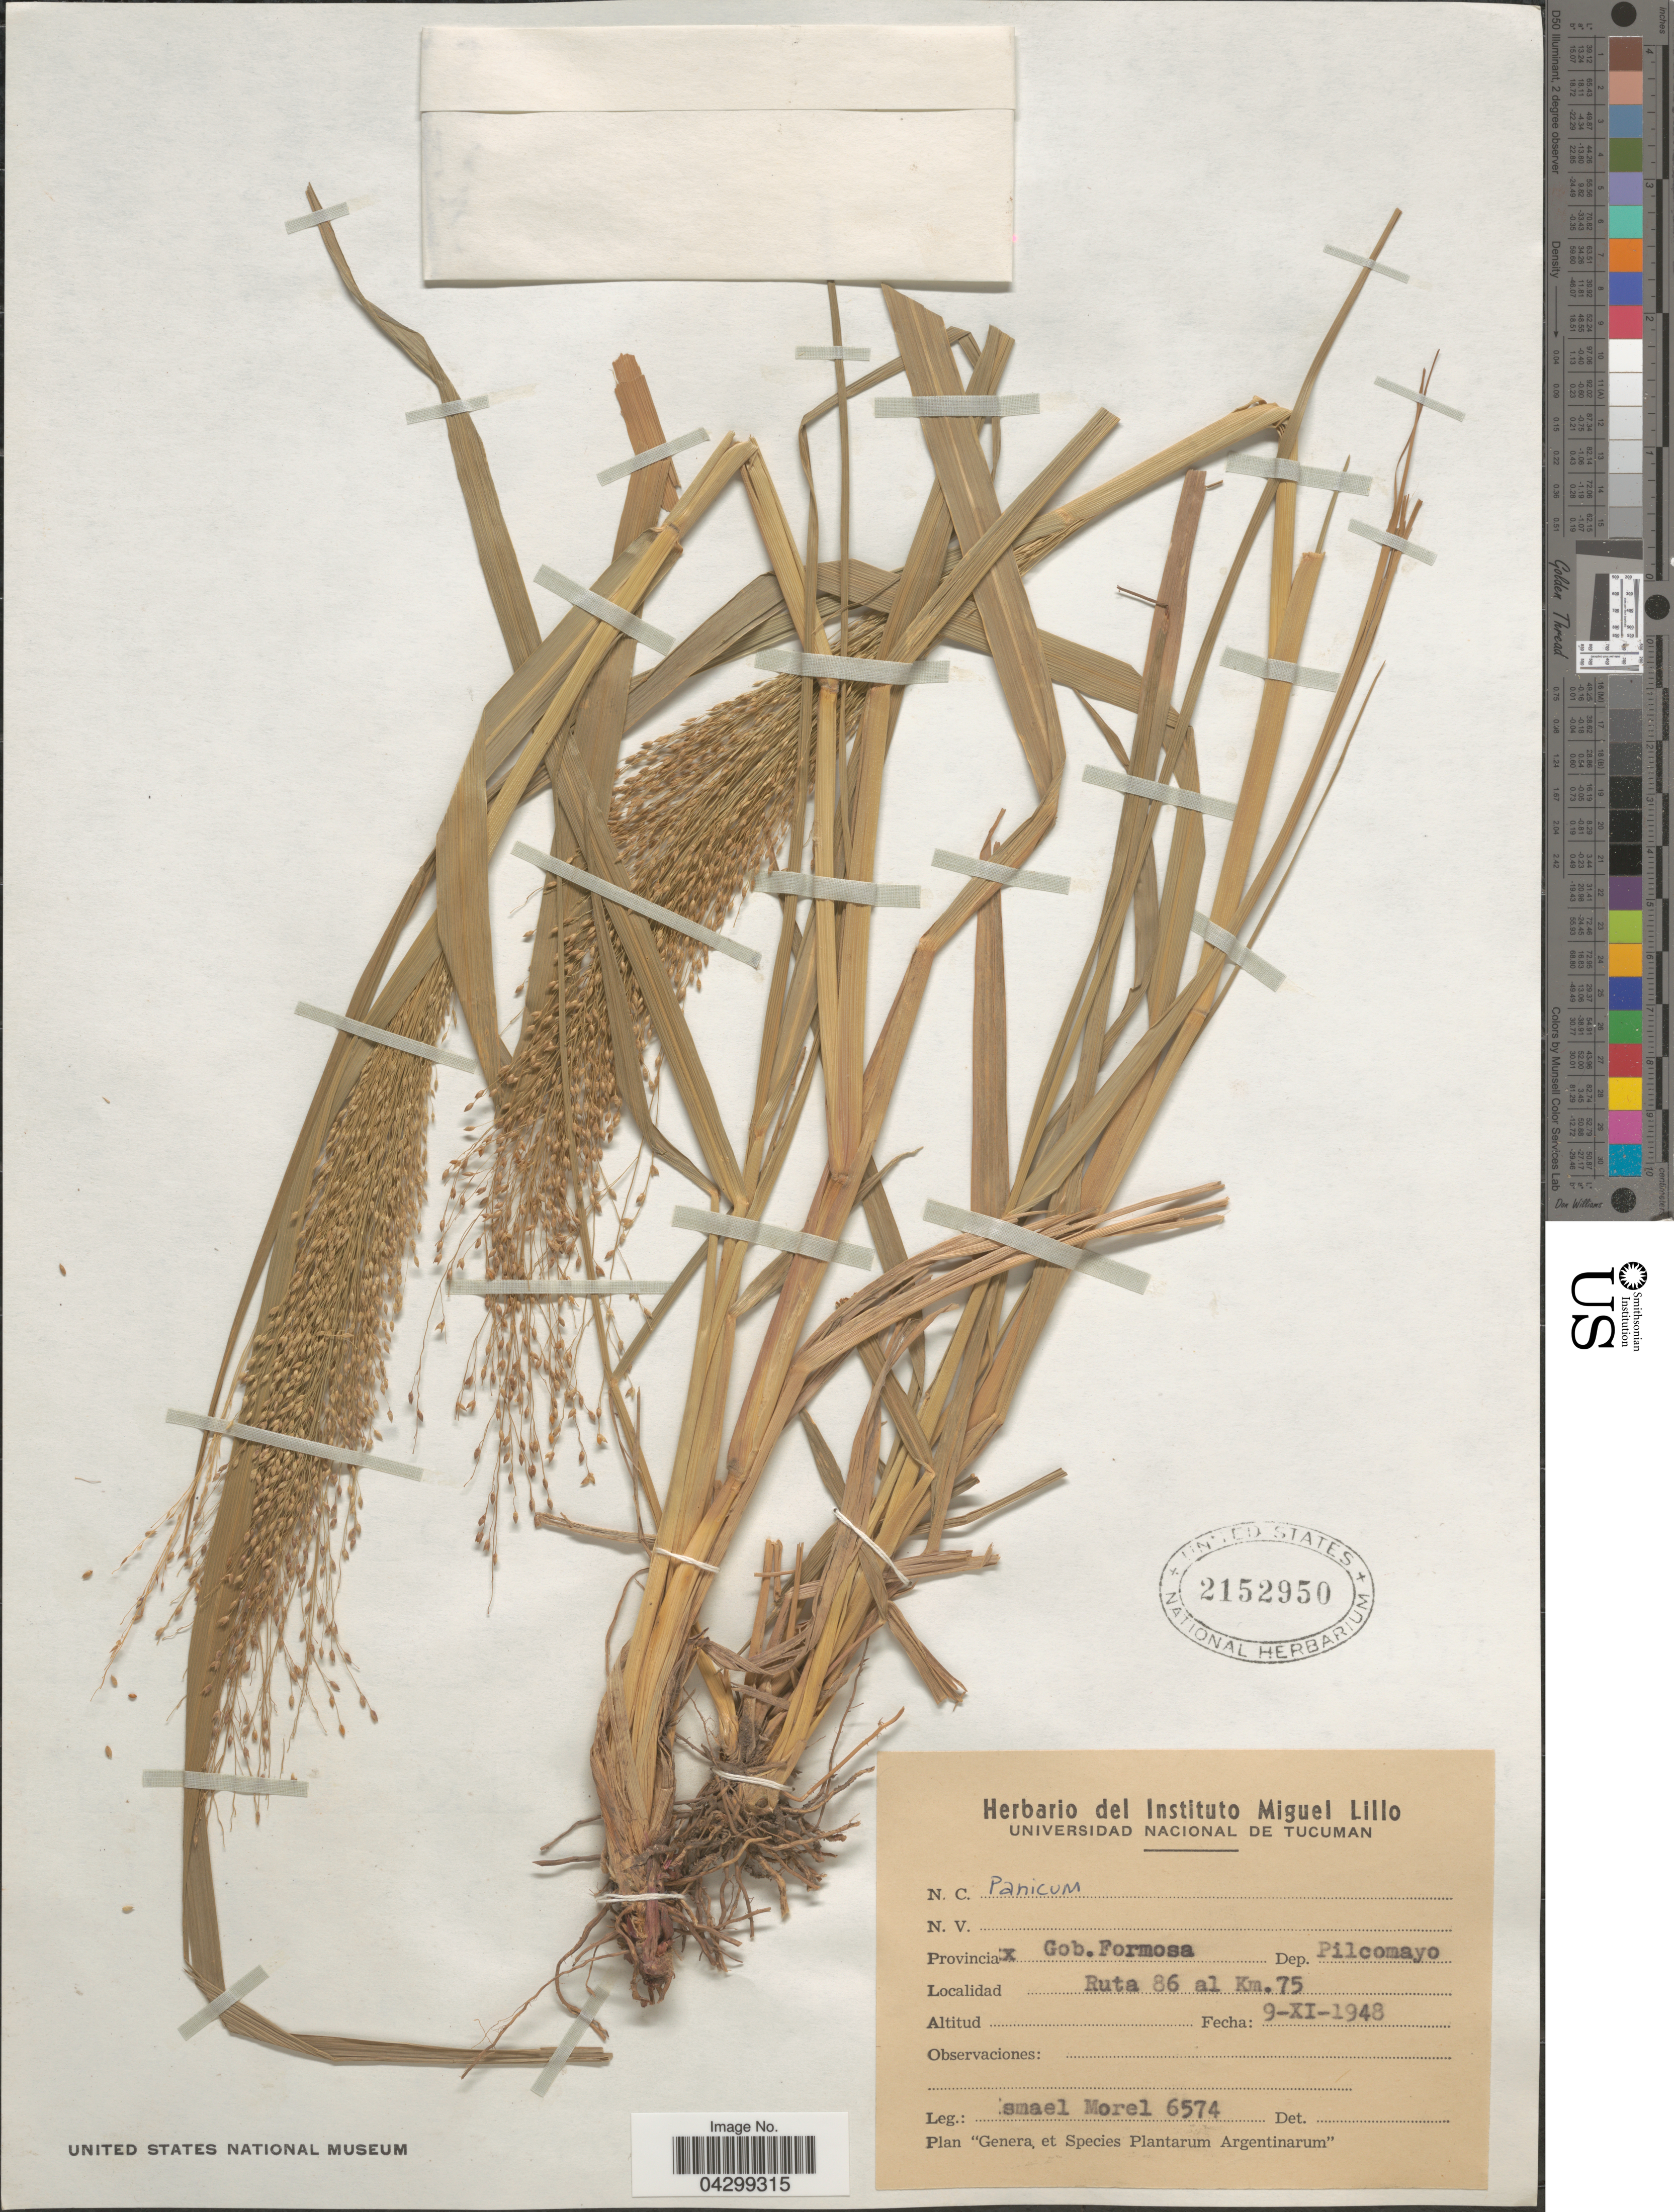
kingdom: Plantae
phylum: Tracheophyta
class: Liliopsida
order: Poales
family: Poaceae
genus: Panicum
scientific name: Panicum bergii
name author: Arechav.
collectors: I. Morel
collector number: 6574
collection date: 1948-11-09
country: Argentina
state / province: Formosa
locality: Gob. Formosa. Dep. Pilcomayo. Ruta 86 al Km. 75.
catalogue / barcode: US 2152950